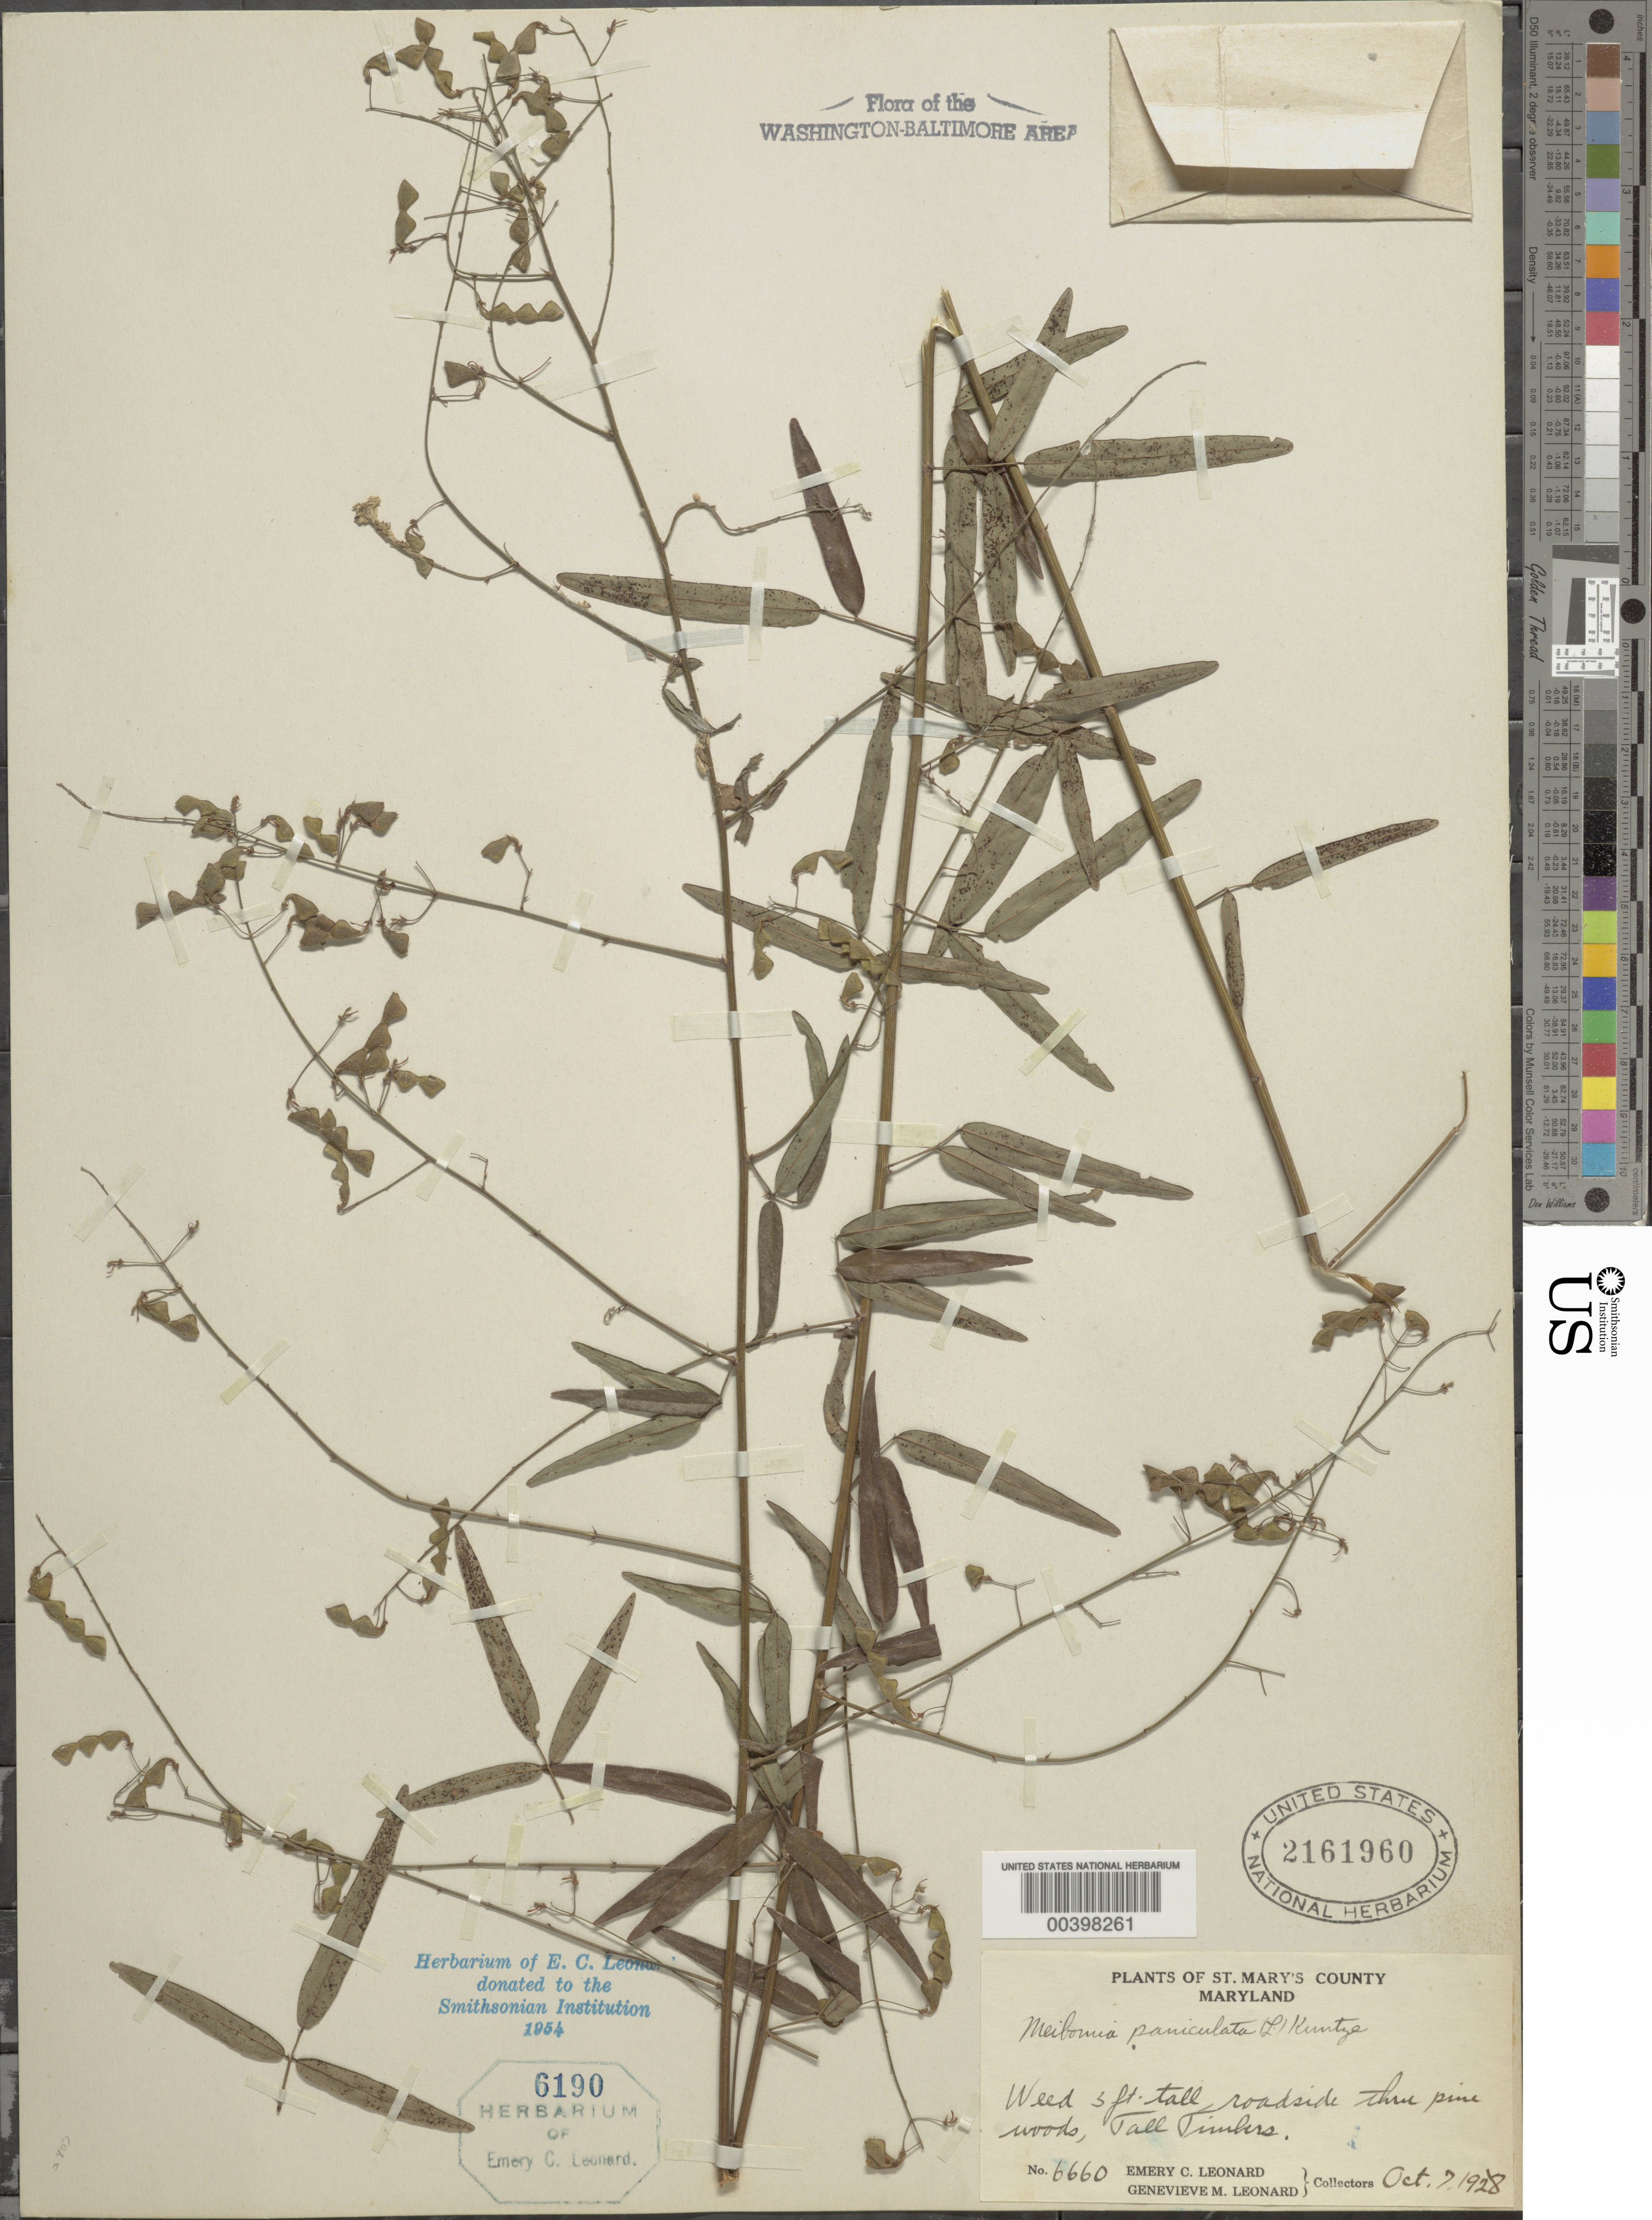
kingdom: Plantae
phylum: Tracheophyta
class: Magnoliopsida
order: Fabales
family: Fabaceae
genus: Desmodium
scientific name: Desmodium paniculatum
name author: (L.) DC.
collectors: E. C. Leonard & G. M. Leonard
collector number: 6660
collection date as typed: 07 Oct 1928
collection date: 1928-10-07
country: United States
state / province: Maryland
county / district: St. Mary's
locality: Tall Timbers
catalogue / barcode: US 2161960